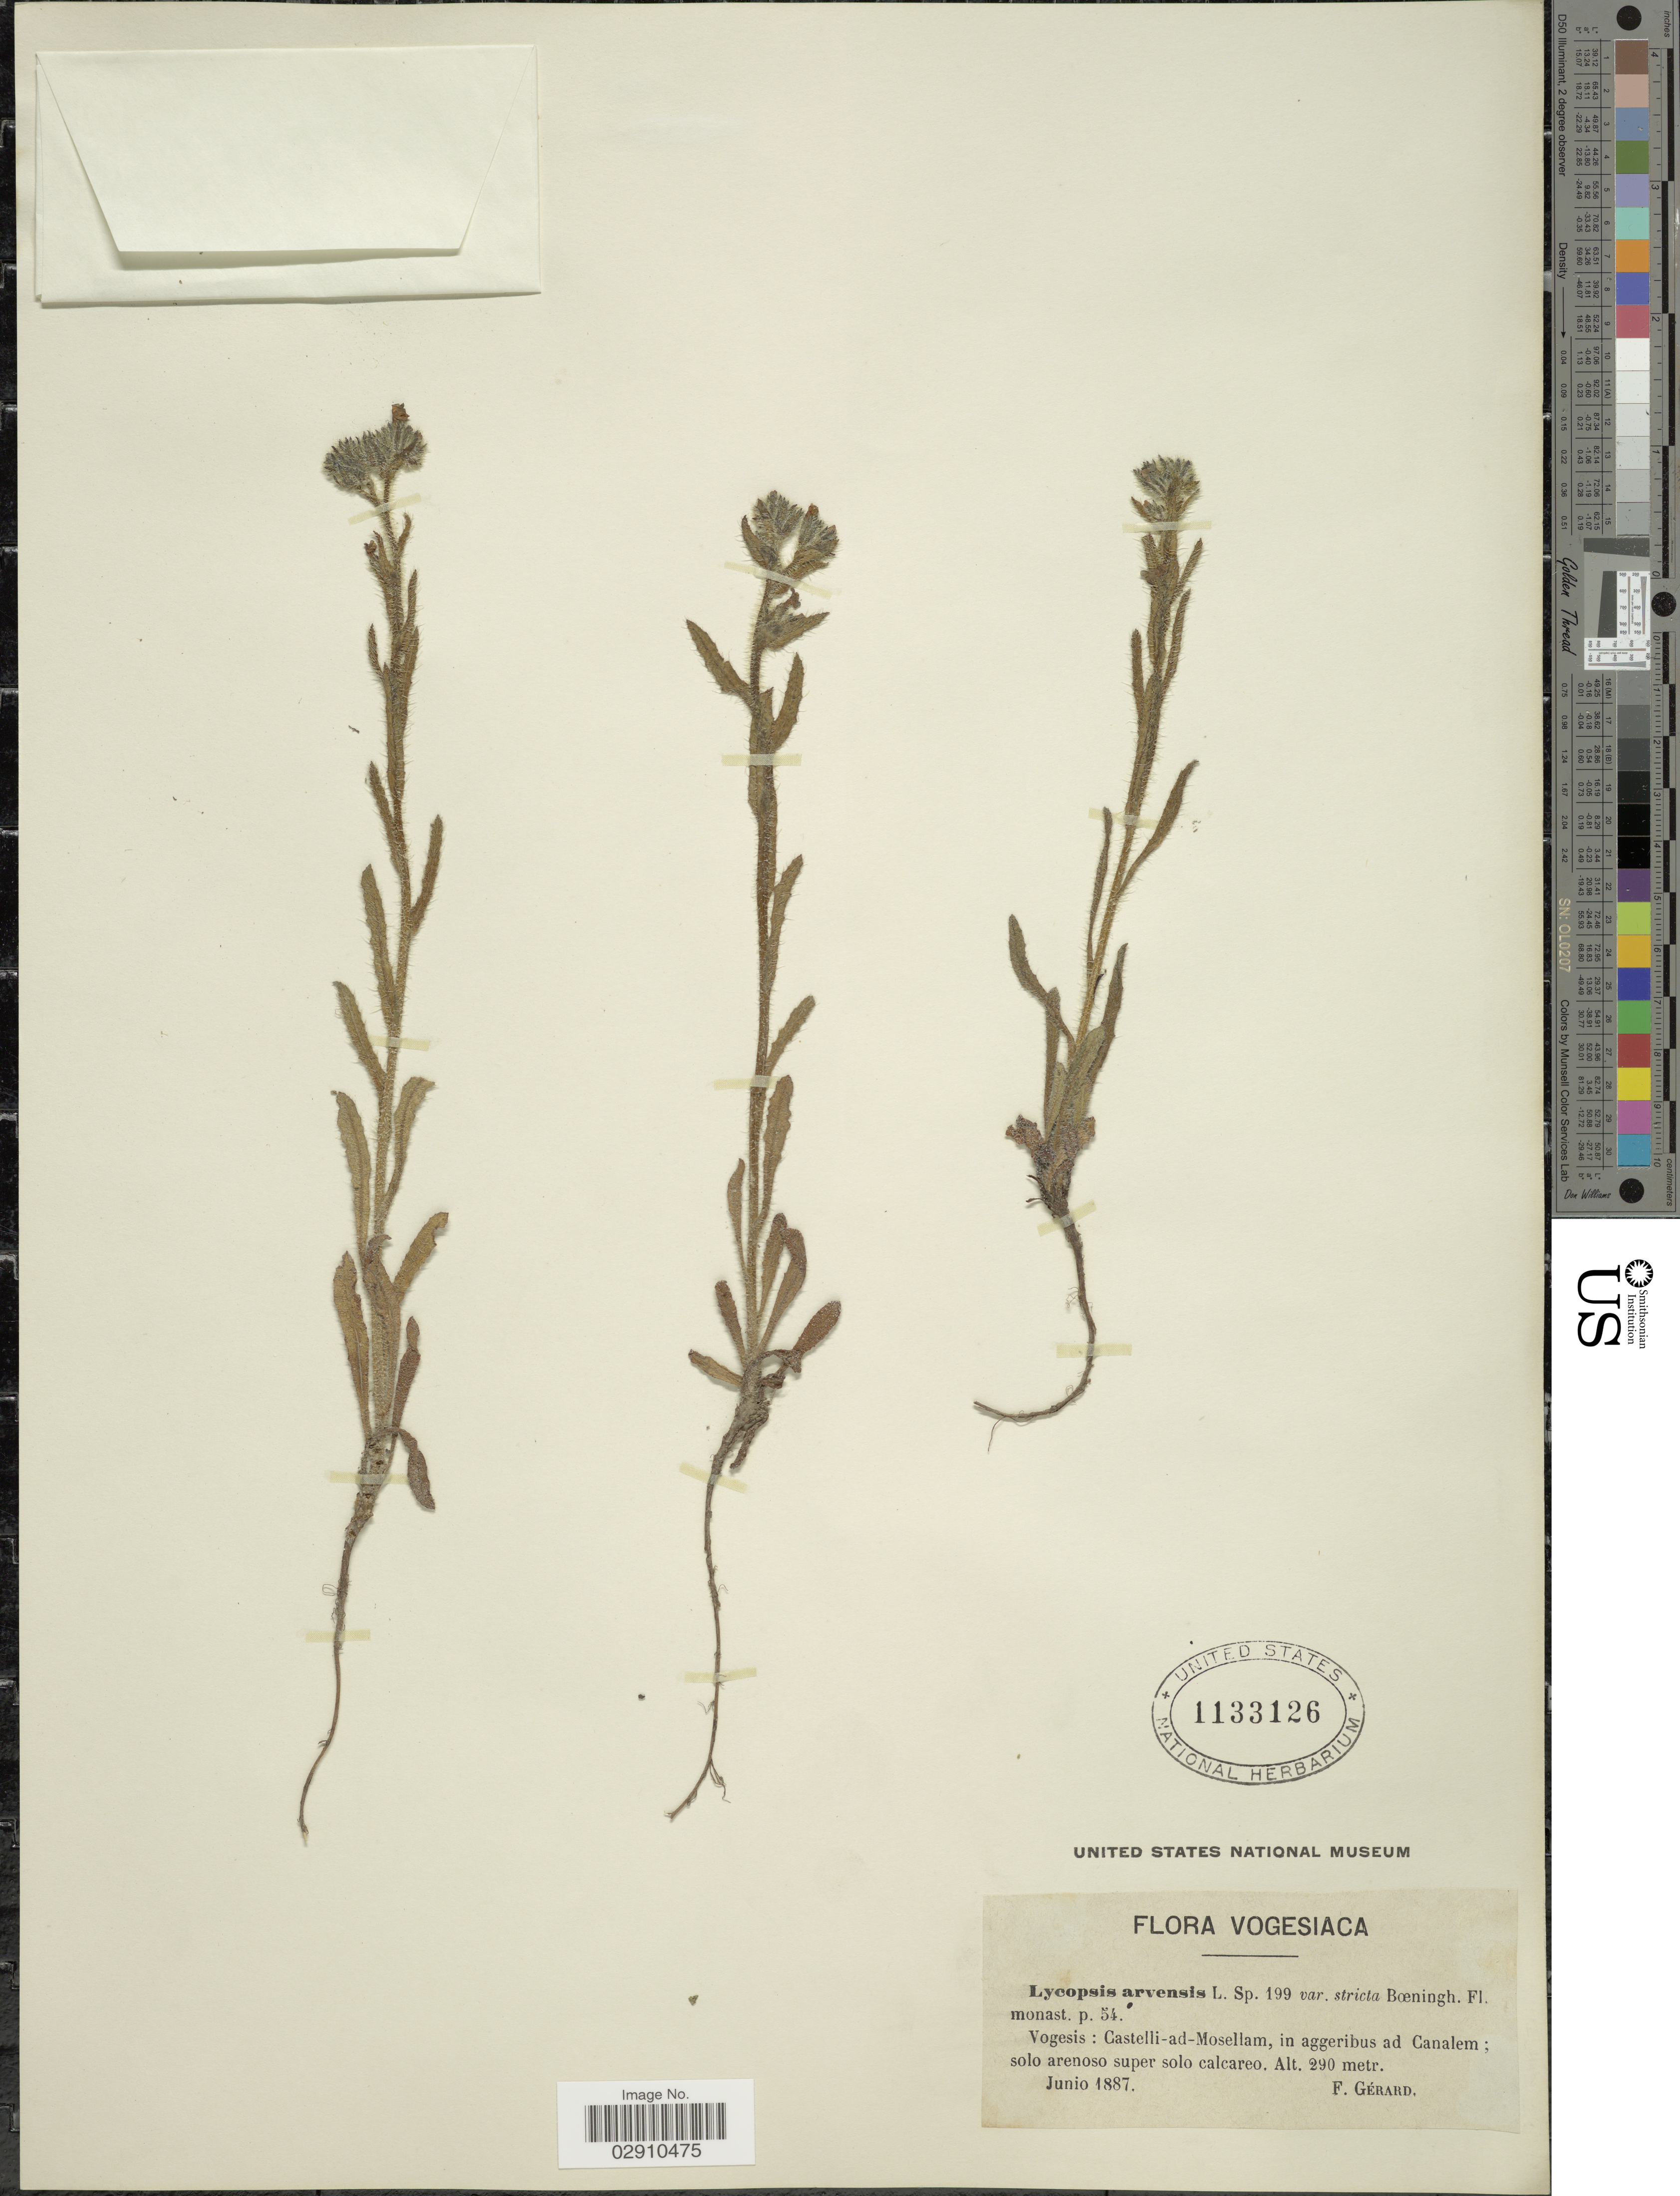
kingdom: Plantae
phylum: Tracheophyta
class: Magnoliopsida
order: Boraginales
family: Boraginaceae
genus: Lycopsis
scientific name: Lycopsis arvensis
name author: L.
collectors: F. Gérard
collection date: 1887-06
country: France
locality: Vogesis: Castelli-ad-Mosellam, in aggeribus ad Canalem.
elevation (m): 290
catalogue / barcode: US 1133126